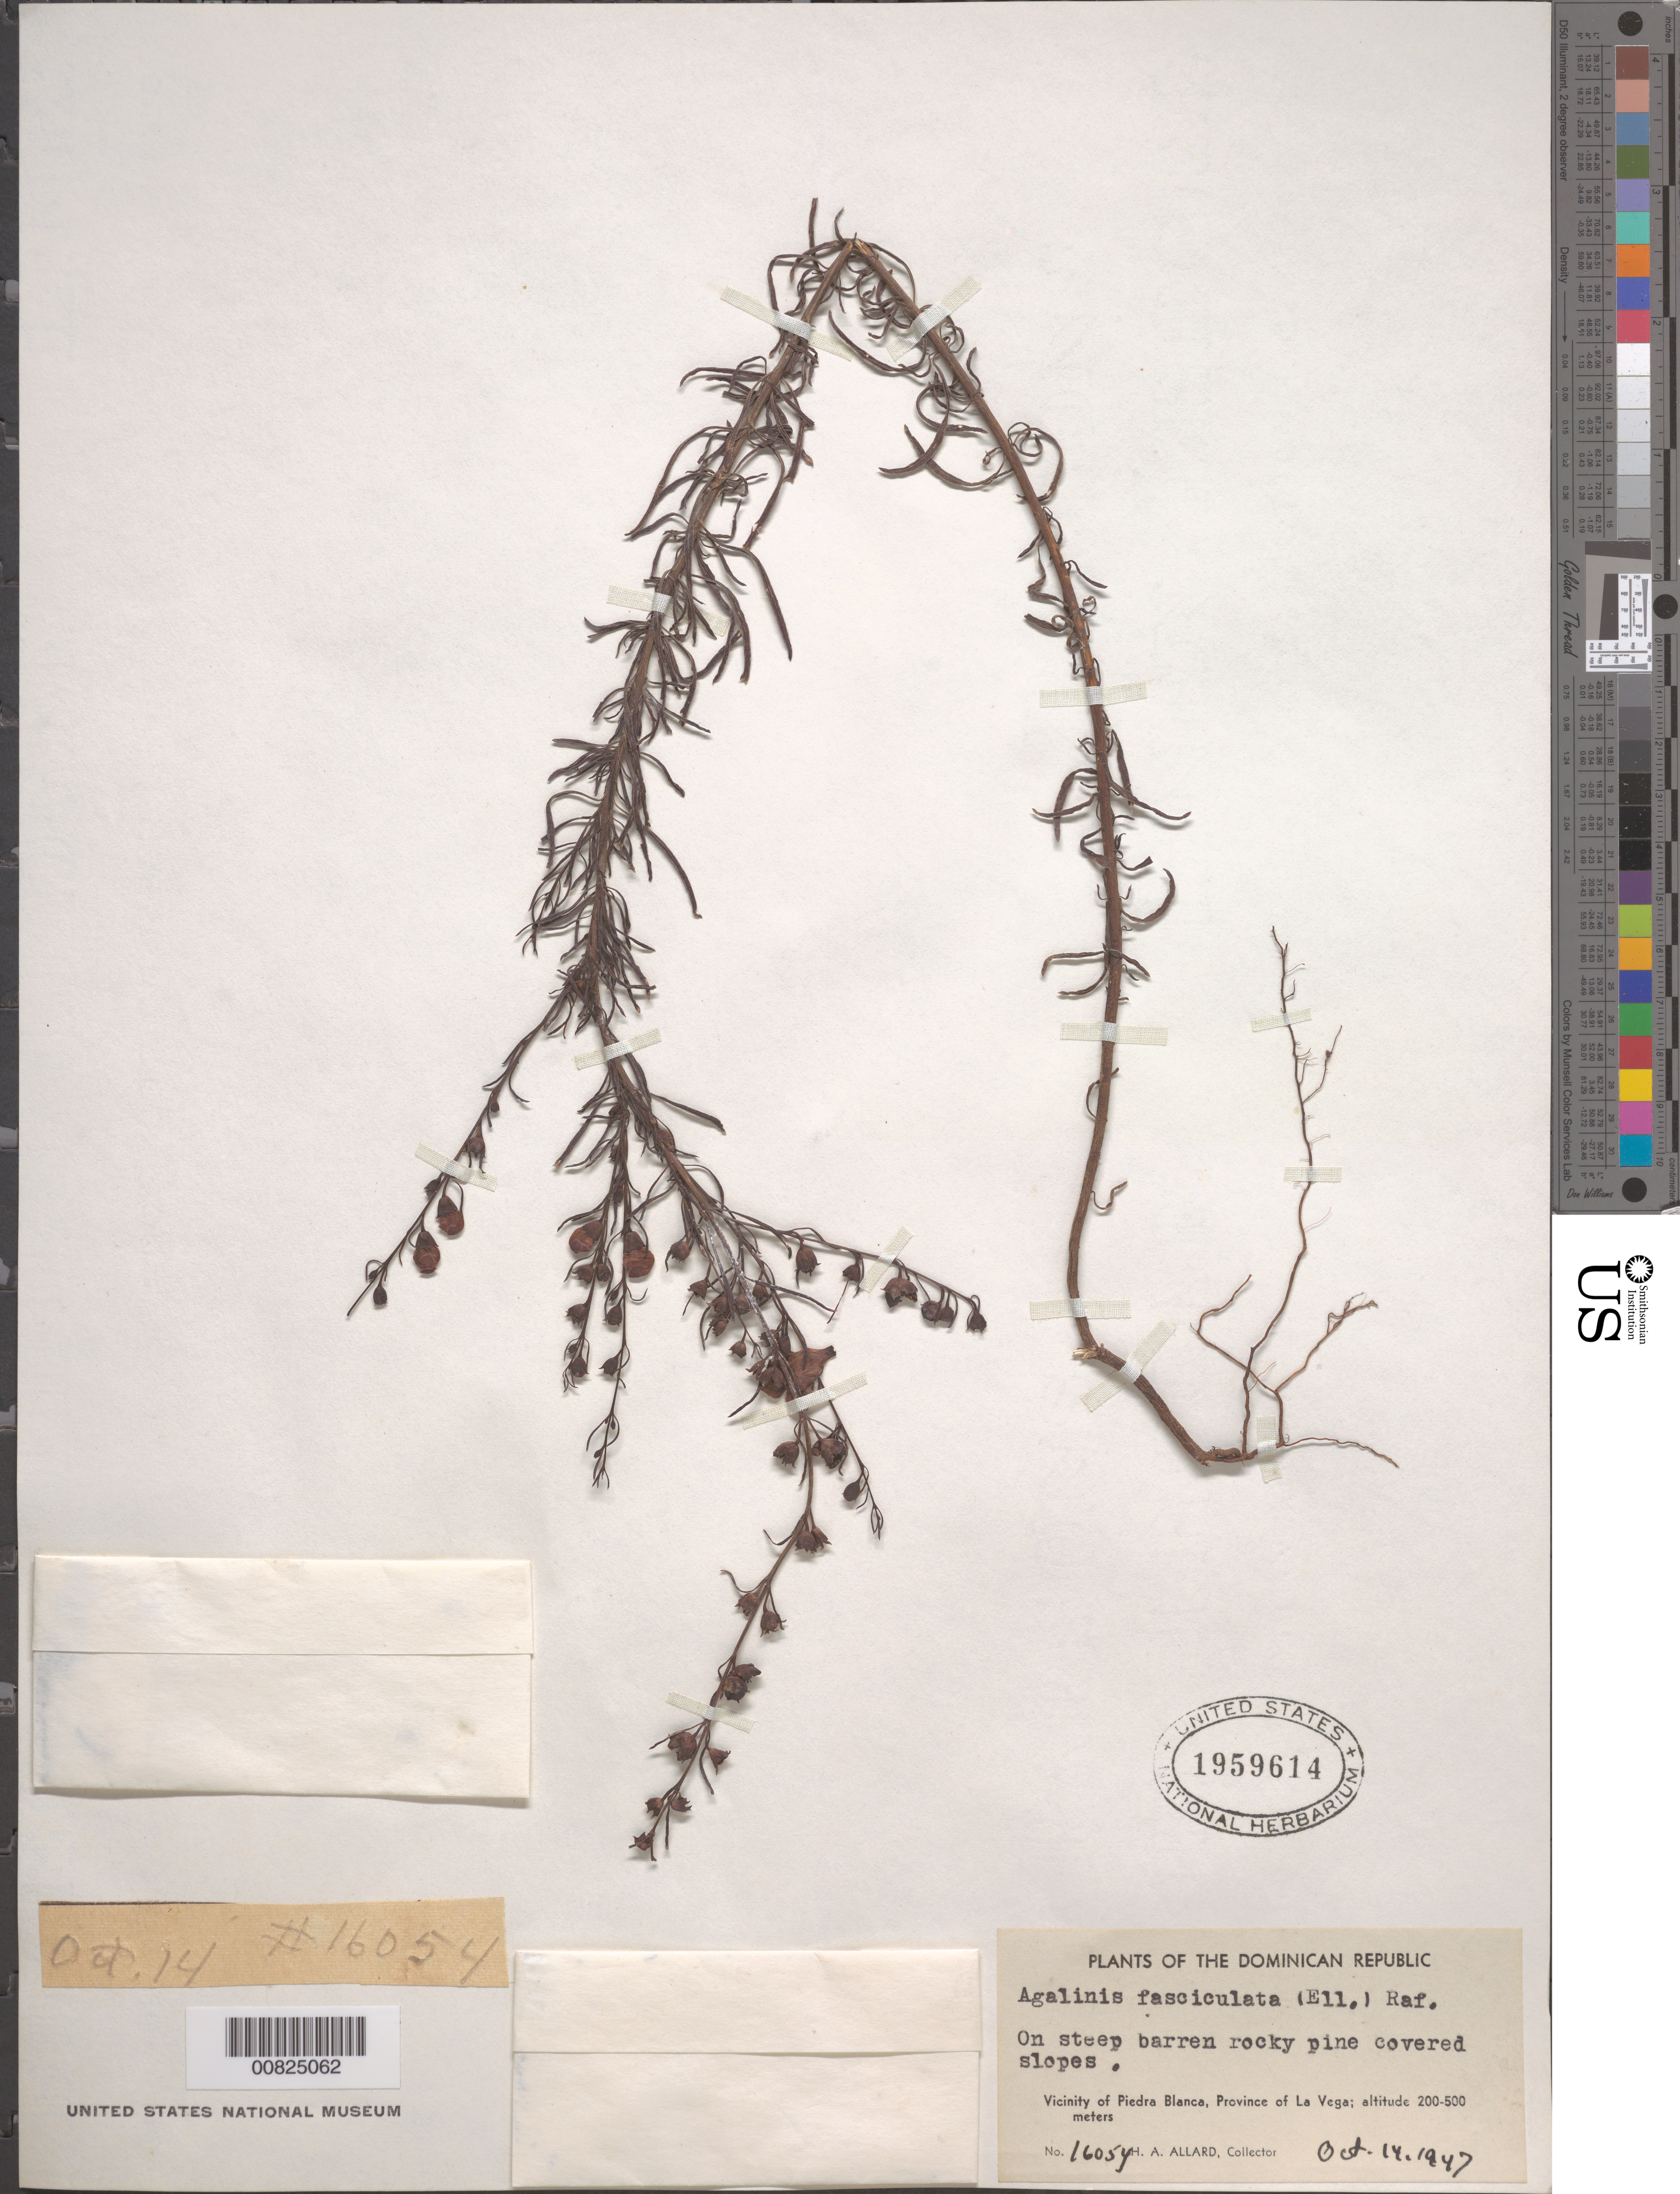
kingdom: Plantae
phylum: Tracheophyta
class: Magnoliopsida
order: Lamiales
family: Orobanchaceae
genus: Agalinis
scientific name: Agalinis fasciculata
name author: (Elliott) Raf.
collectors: H. A. Allard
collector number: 16054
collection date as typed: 14 Oct 1947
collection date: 1947-10-14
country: Dominican Republic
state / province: La Vega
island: Hispaniola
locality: Vicinity of Piedra Blanca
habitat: On steep barren rocky pine covered slopes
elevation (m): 200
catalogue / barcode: US 1959614